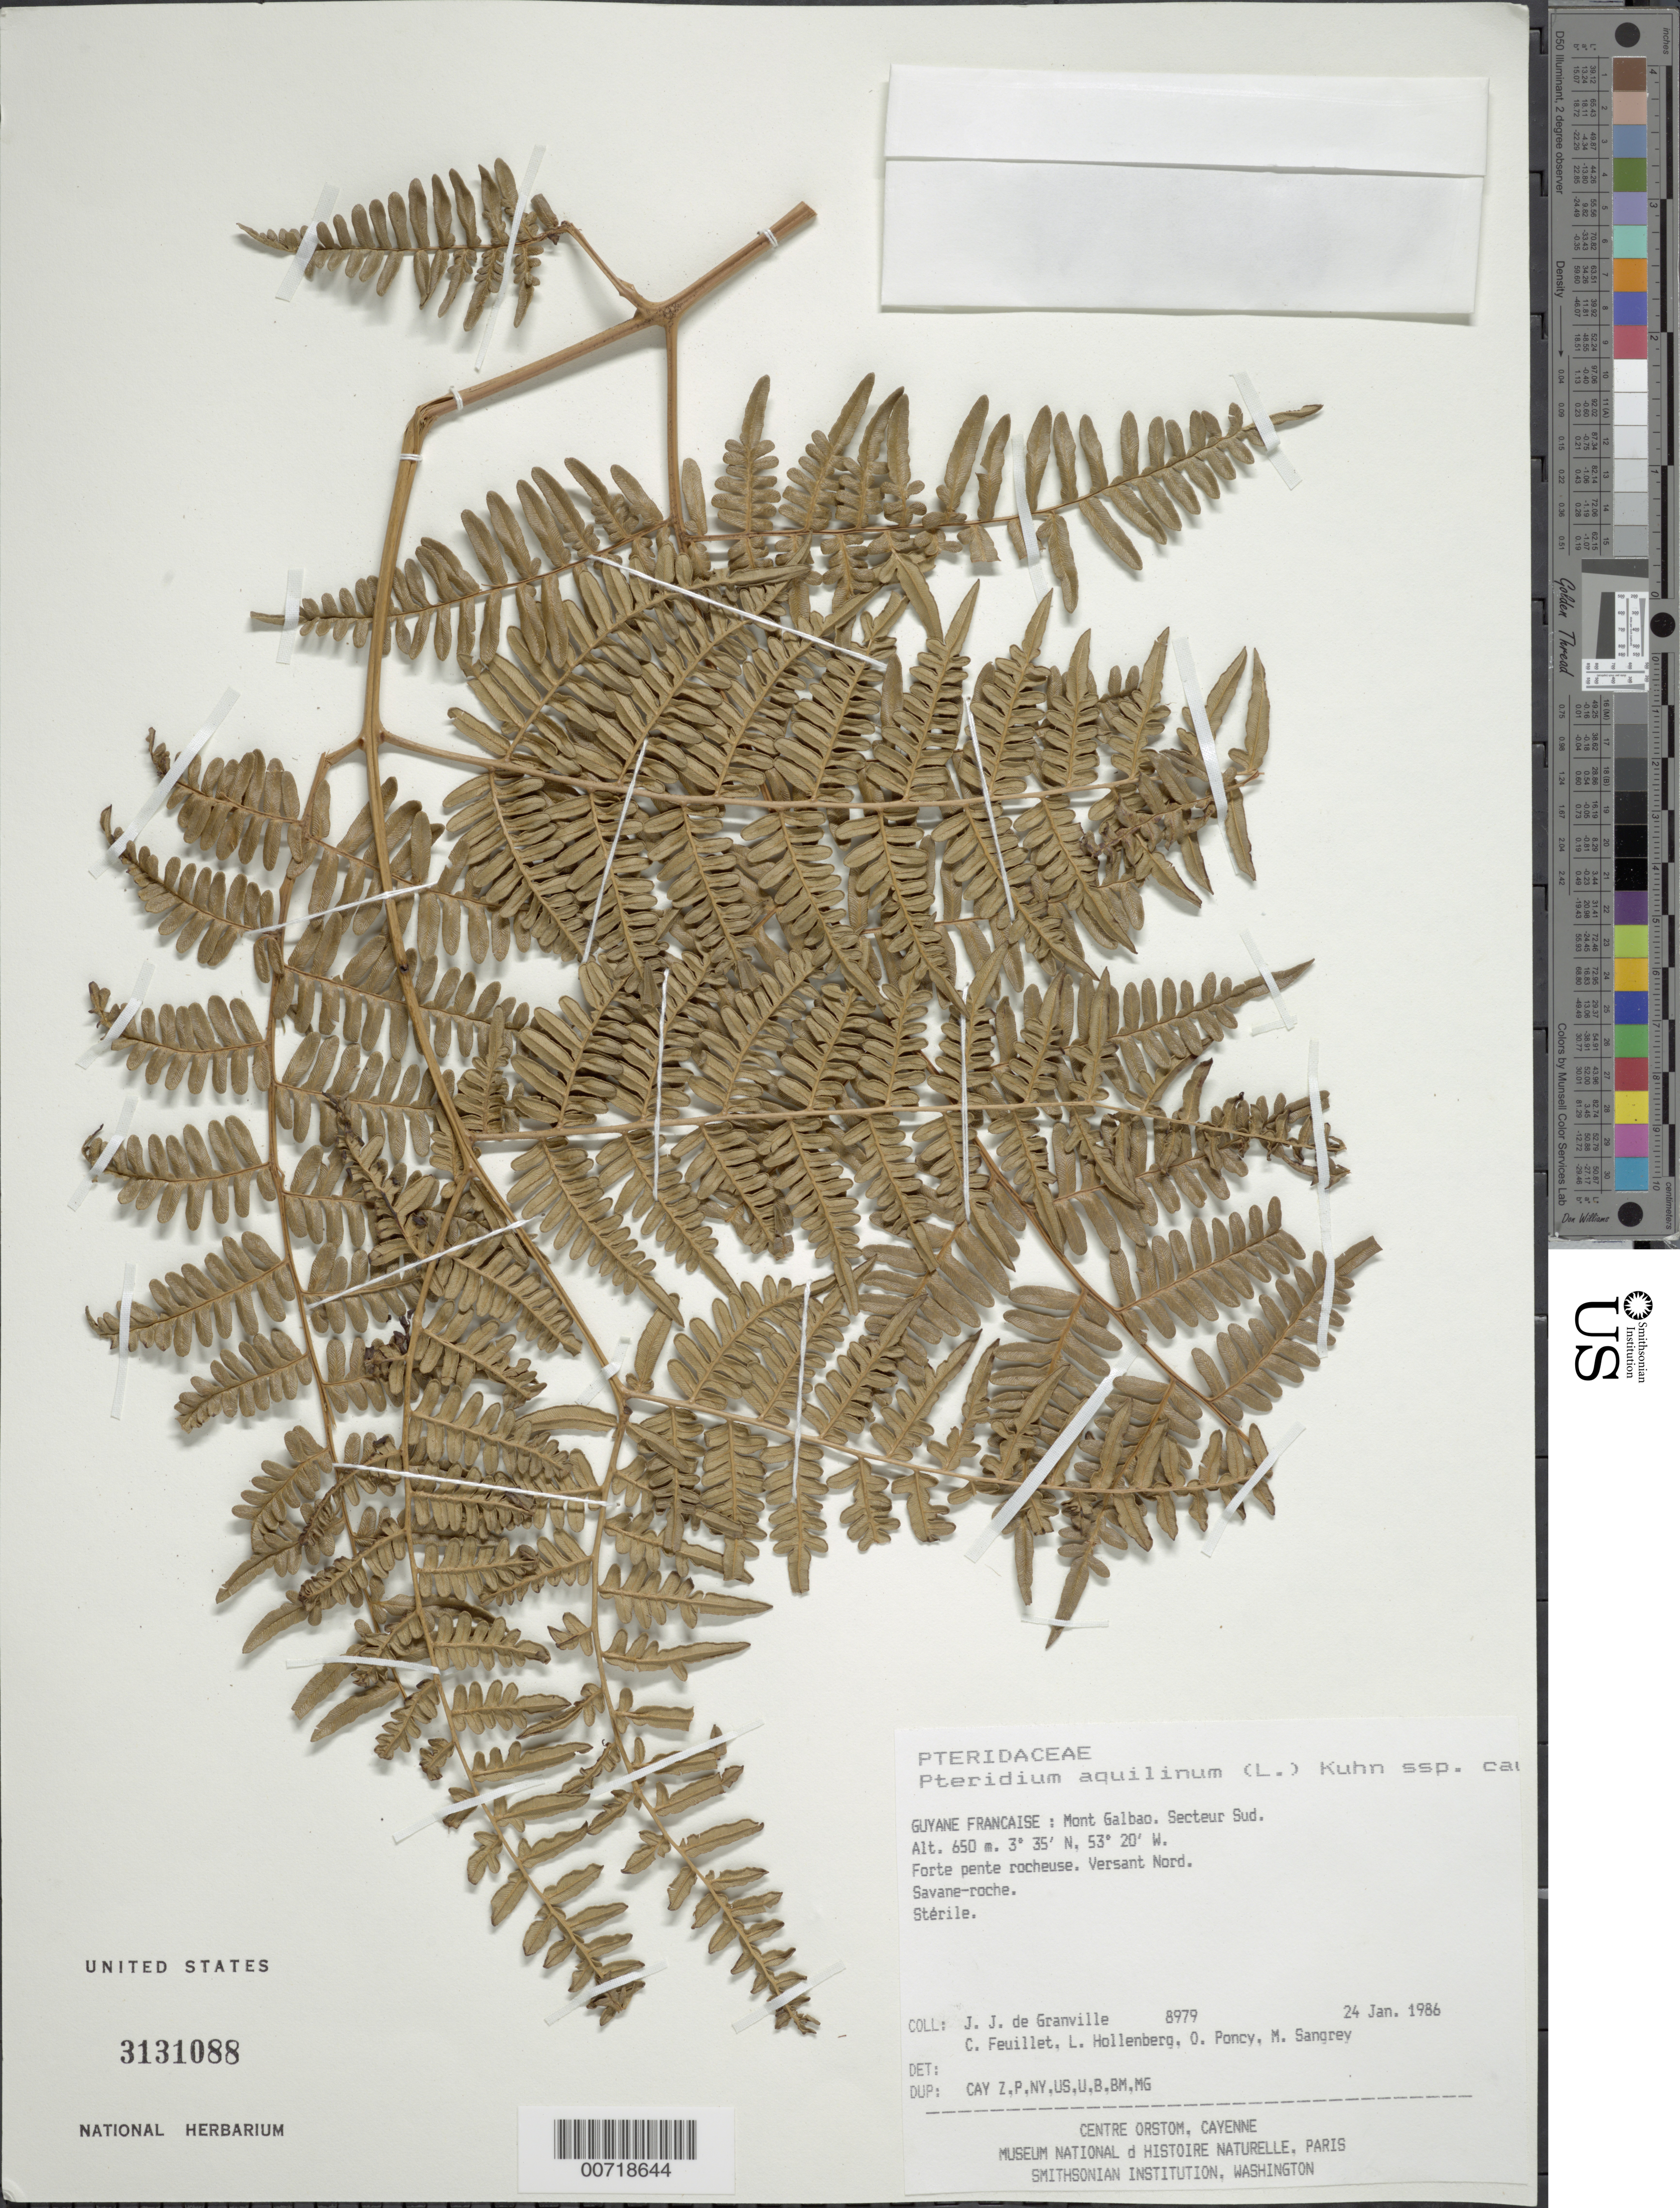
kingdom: Plantae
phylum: Tracheophyta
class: Polypodiopsida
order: Polypodiales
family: Dennstaedtiaceae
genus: Pteridium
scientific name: Pteridium caudatum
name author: (L.) Maxon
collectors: J.-J. de Granville, C. Feuillet, L. Hollenberg, O. Poncy & M. S. Sangrey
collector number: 8979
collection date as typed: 24-Jan-86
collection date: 1986-01-24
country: French Guiana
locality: Mont Galbao. Secteur Sud. Versant Nord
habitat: Savane-roche. Forte pente rocheuse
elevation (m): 650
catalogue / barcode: US 3131088